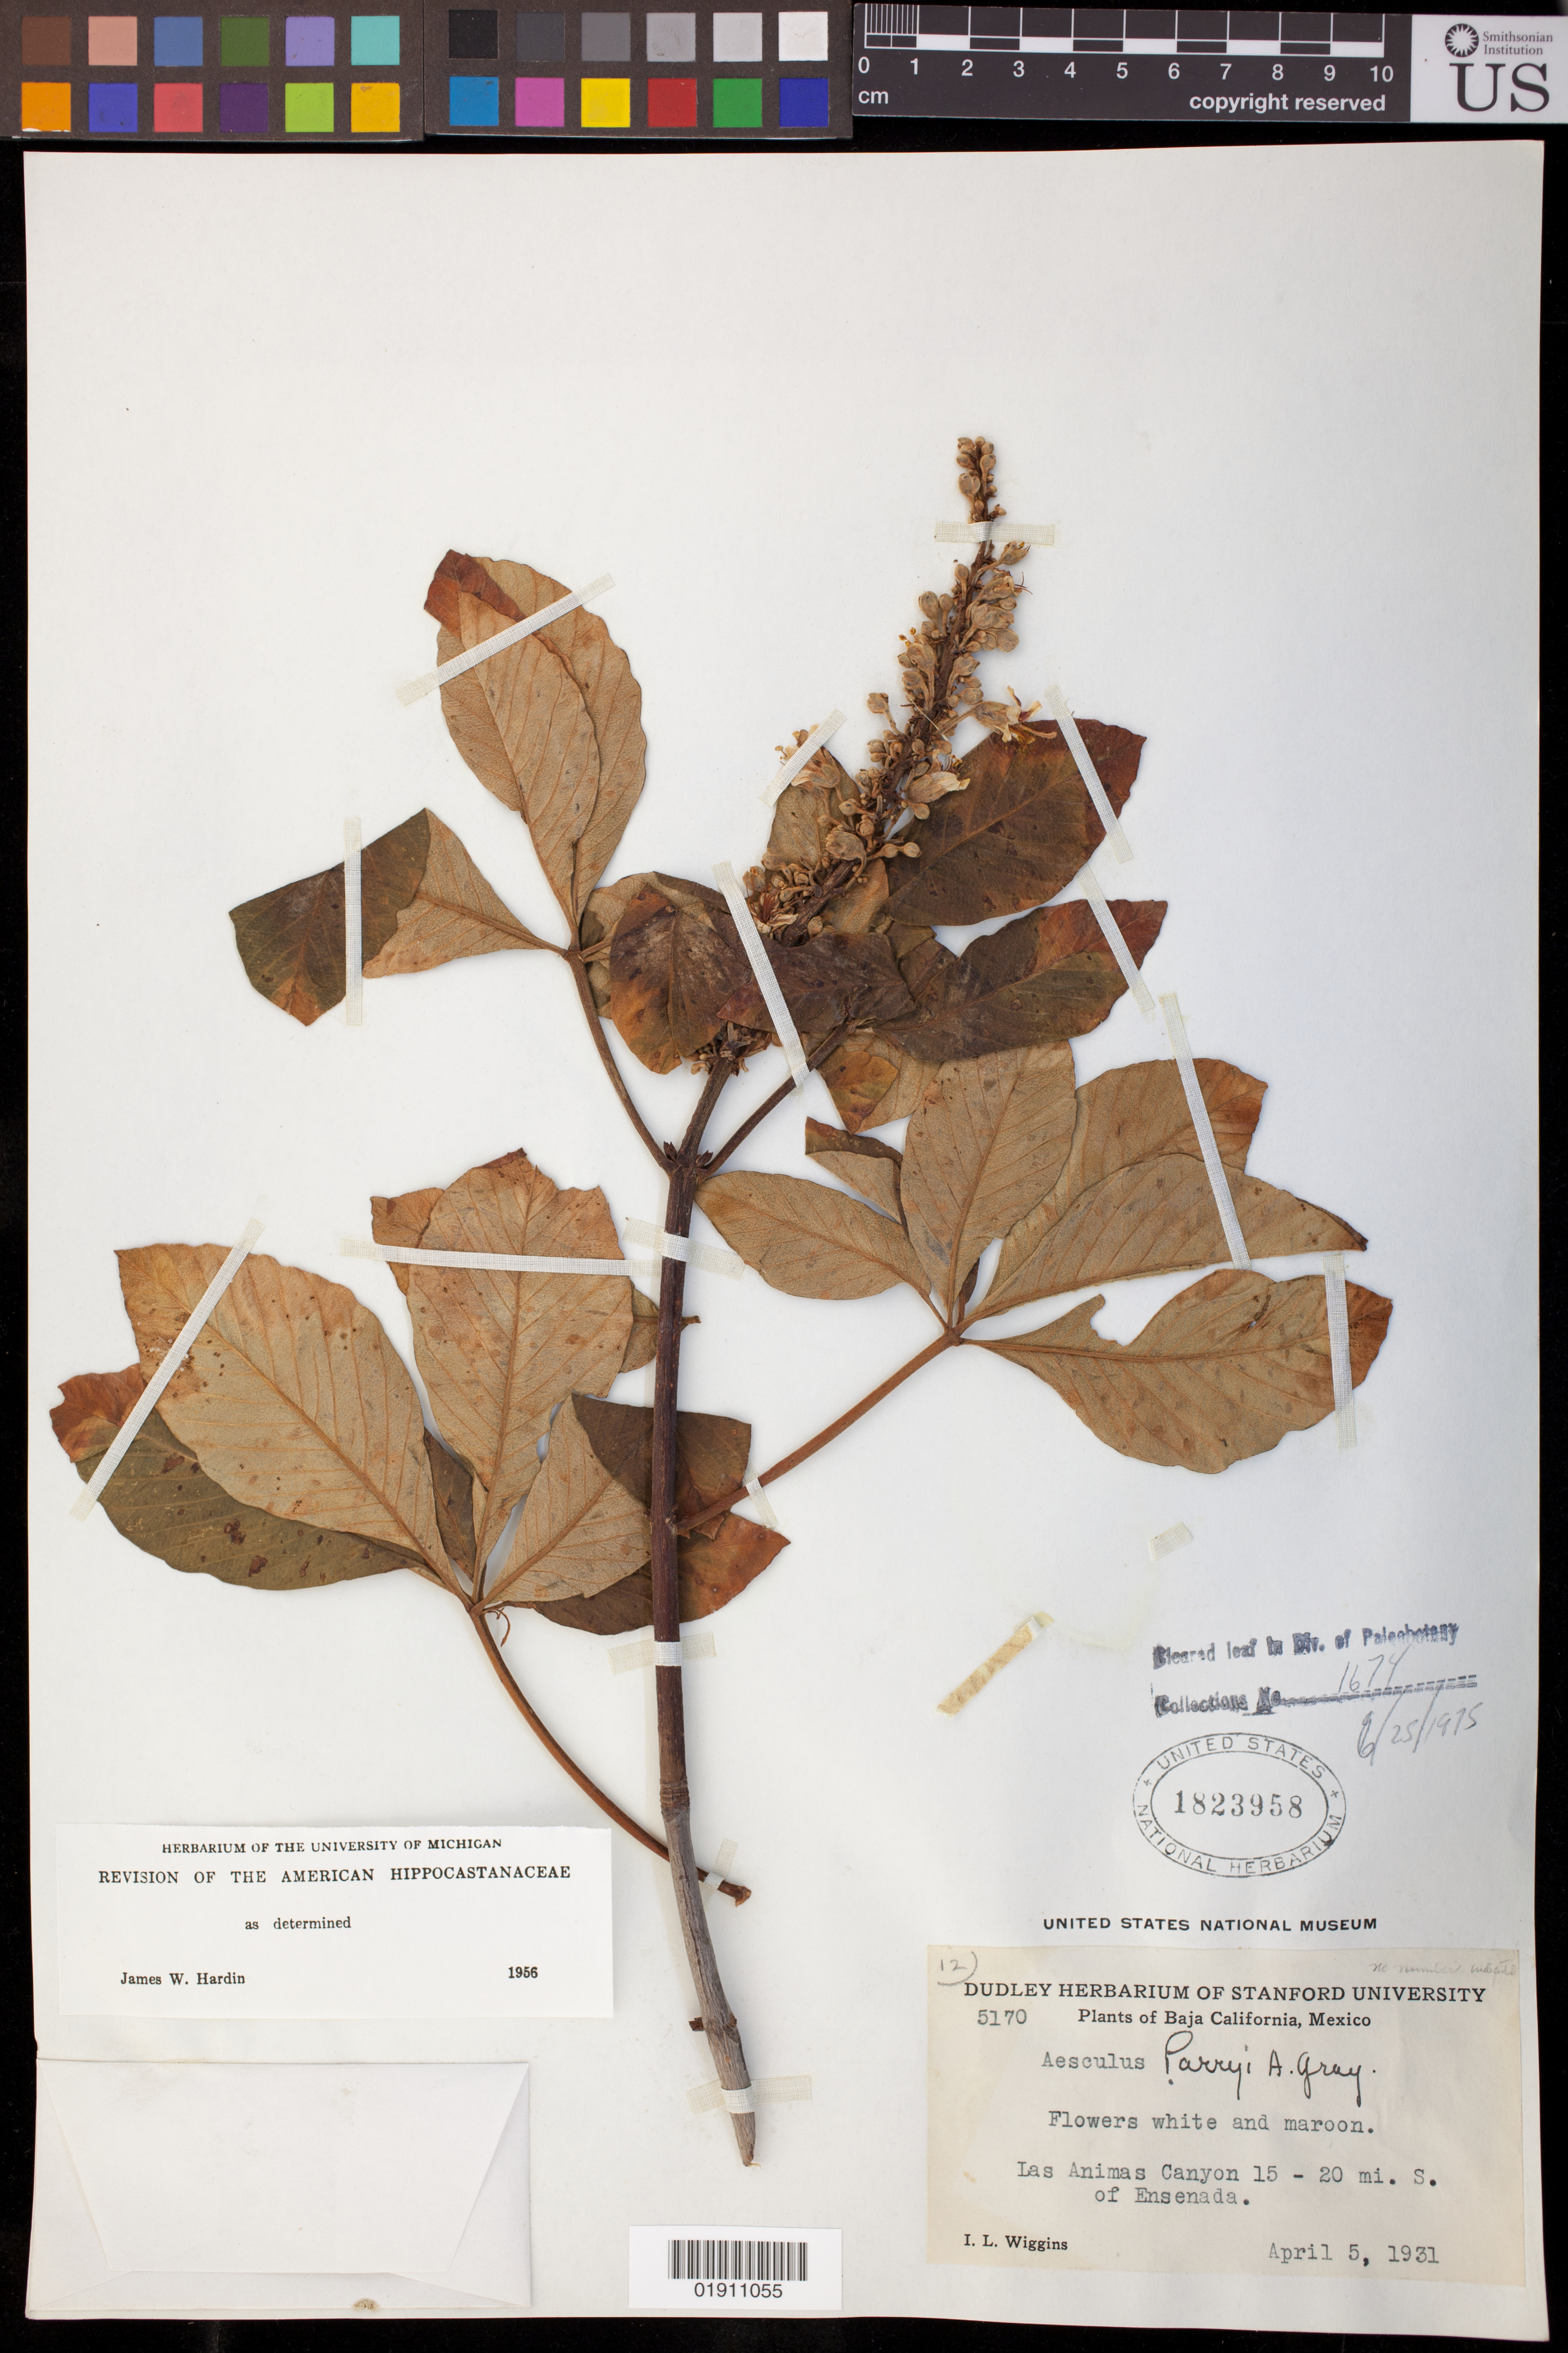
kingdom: Plantae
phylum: Tracheophyta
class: Magnoliopsida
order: Sapindales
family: Sapindaceae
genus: Aesculus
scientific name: Aesculus parryi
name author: A. Gray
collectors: I. L. Wiggins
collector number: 5170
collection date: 1931-04-05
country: Mexico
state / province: Baja California Norte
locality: Las Animas Canyon 15 - 20 mi. S. of Ensenada.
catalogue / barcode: US 1823958